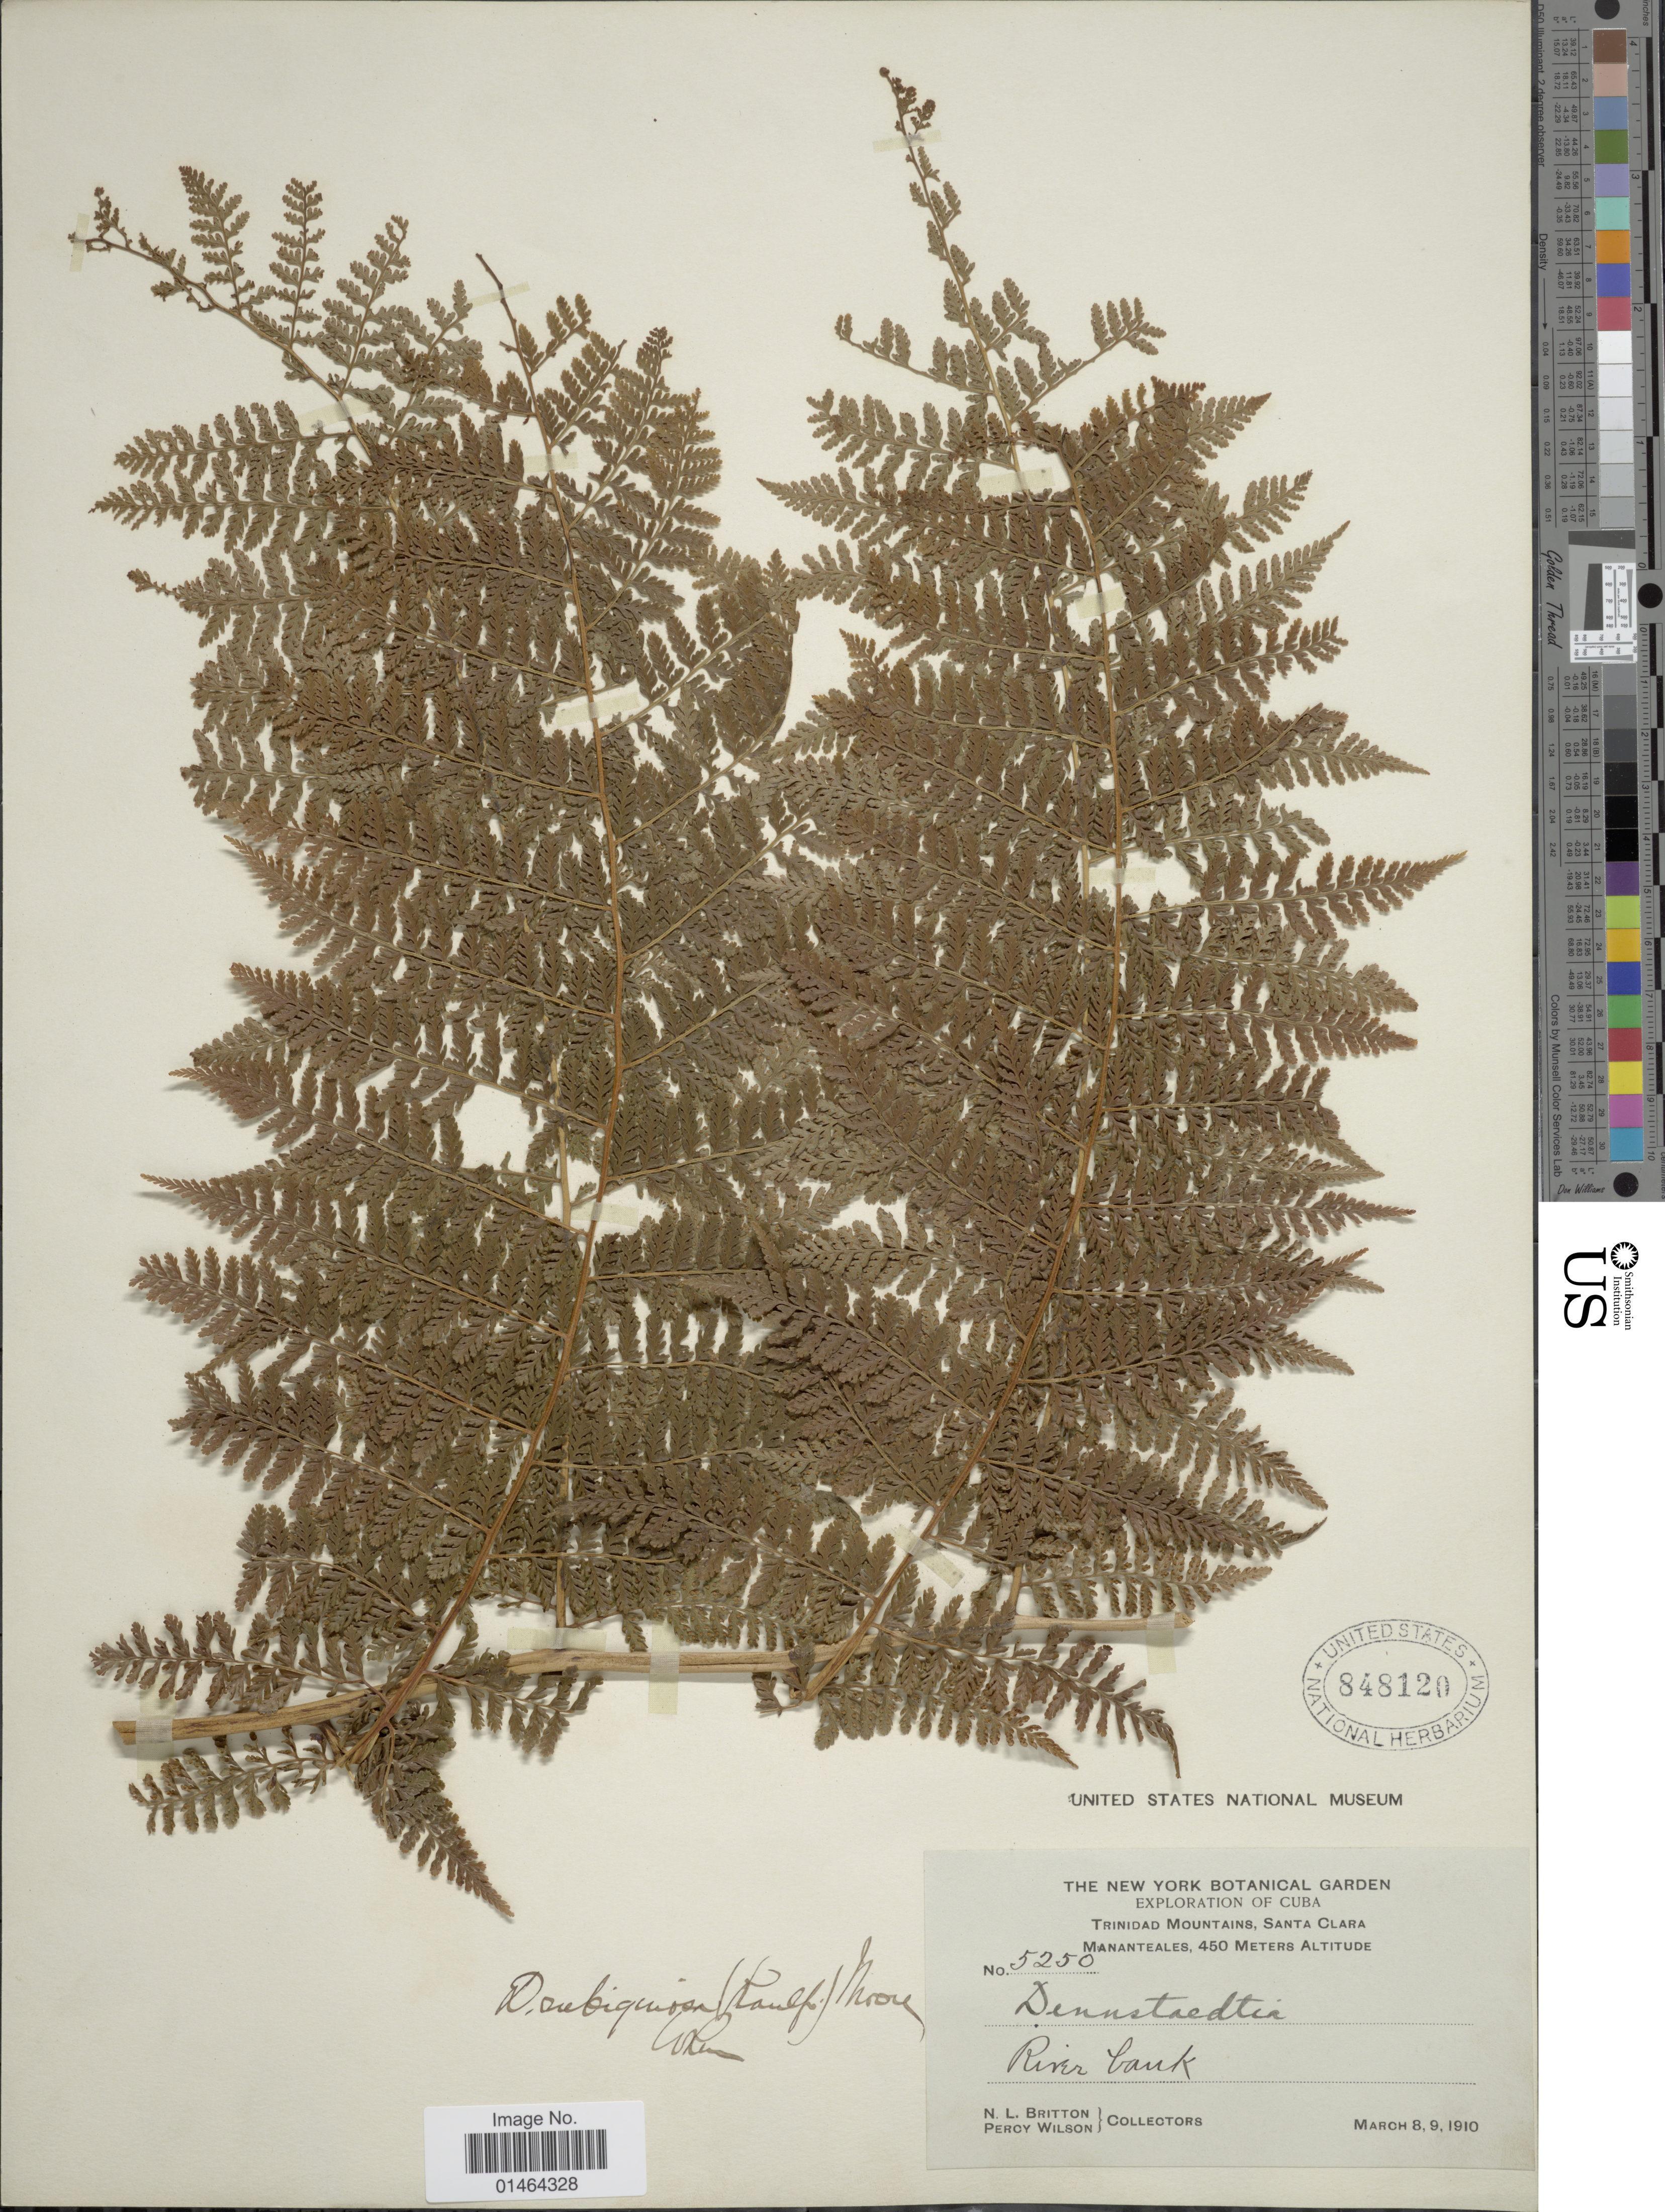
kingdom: Plantae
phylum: Tracheophyta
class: Polypodiopsida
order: Polypodiales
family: Dennstaedtiaceae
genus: Dennstaedtia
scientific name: Dennstaedtia cicutaria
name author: (Sw.) T. Moore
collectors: N. Briton & P. Wilson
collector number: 5250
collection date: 1910-03-08/1910-03-09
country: Cuba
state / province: Las Villas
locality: Trinidad Mountains, Santa Clara. Mananteales. River bank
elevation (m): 450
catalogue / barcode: US 848120